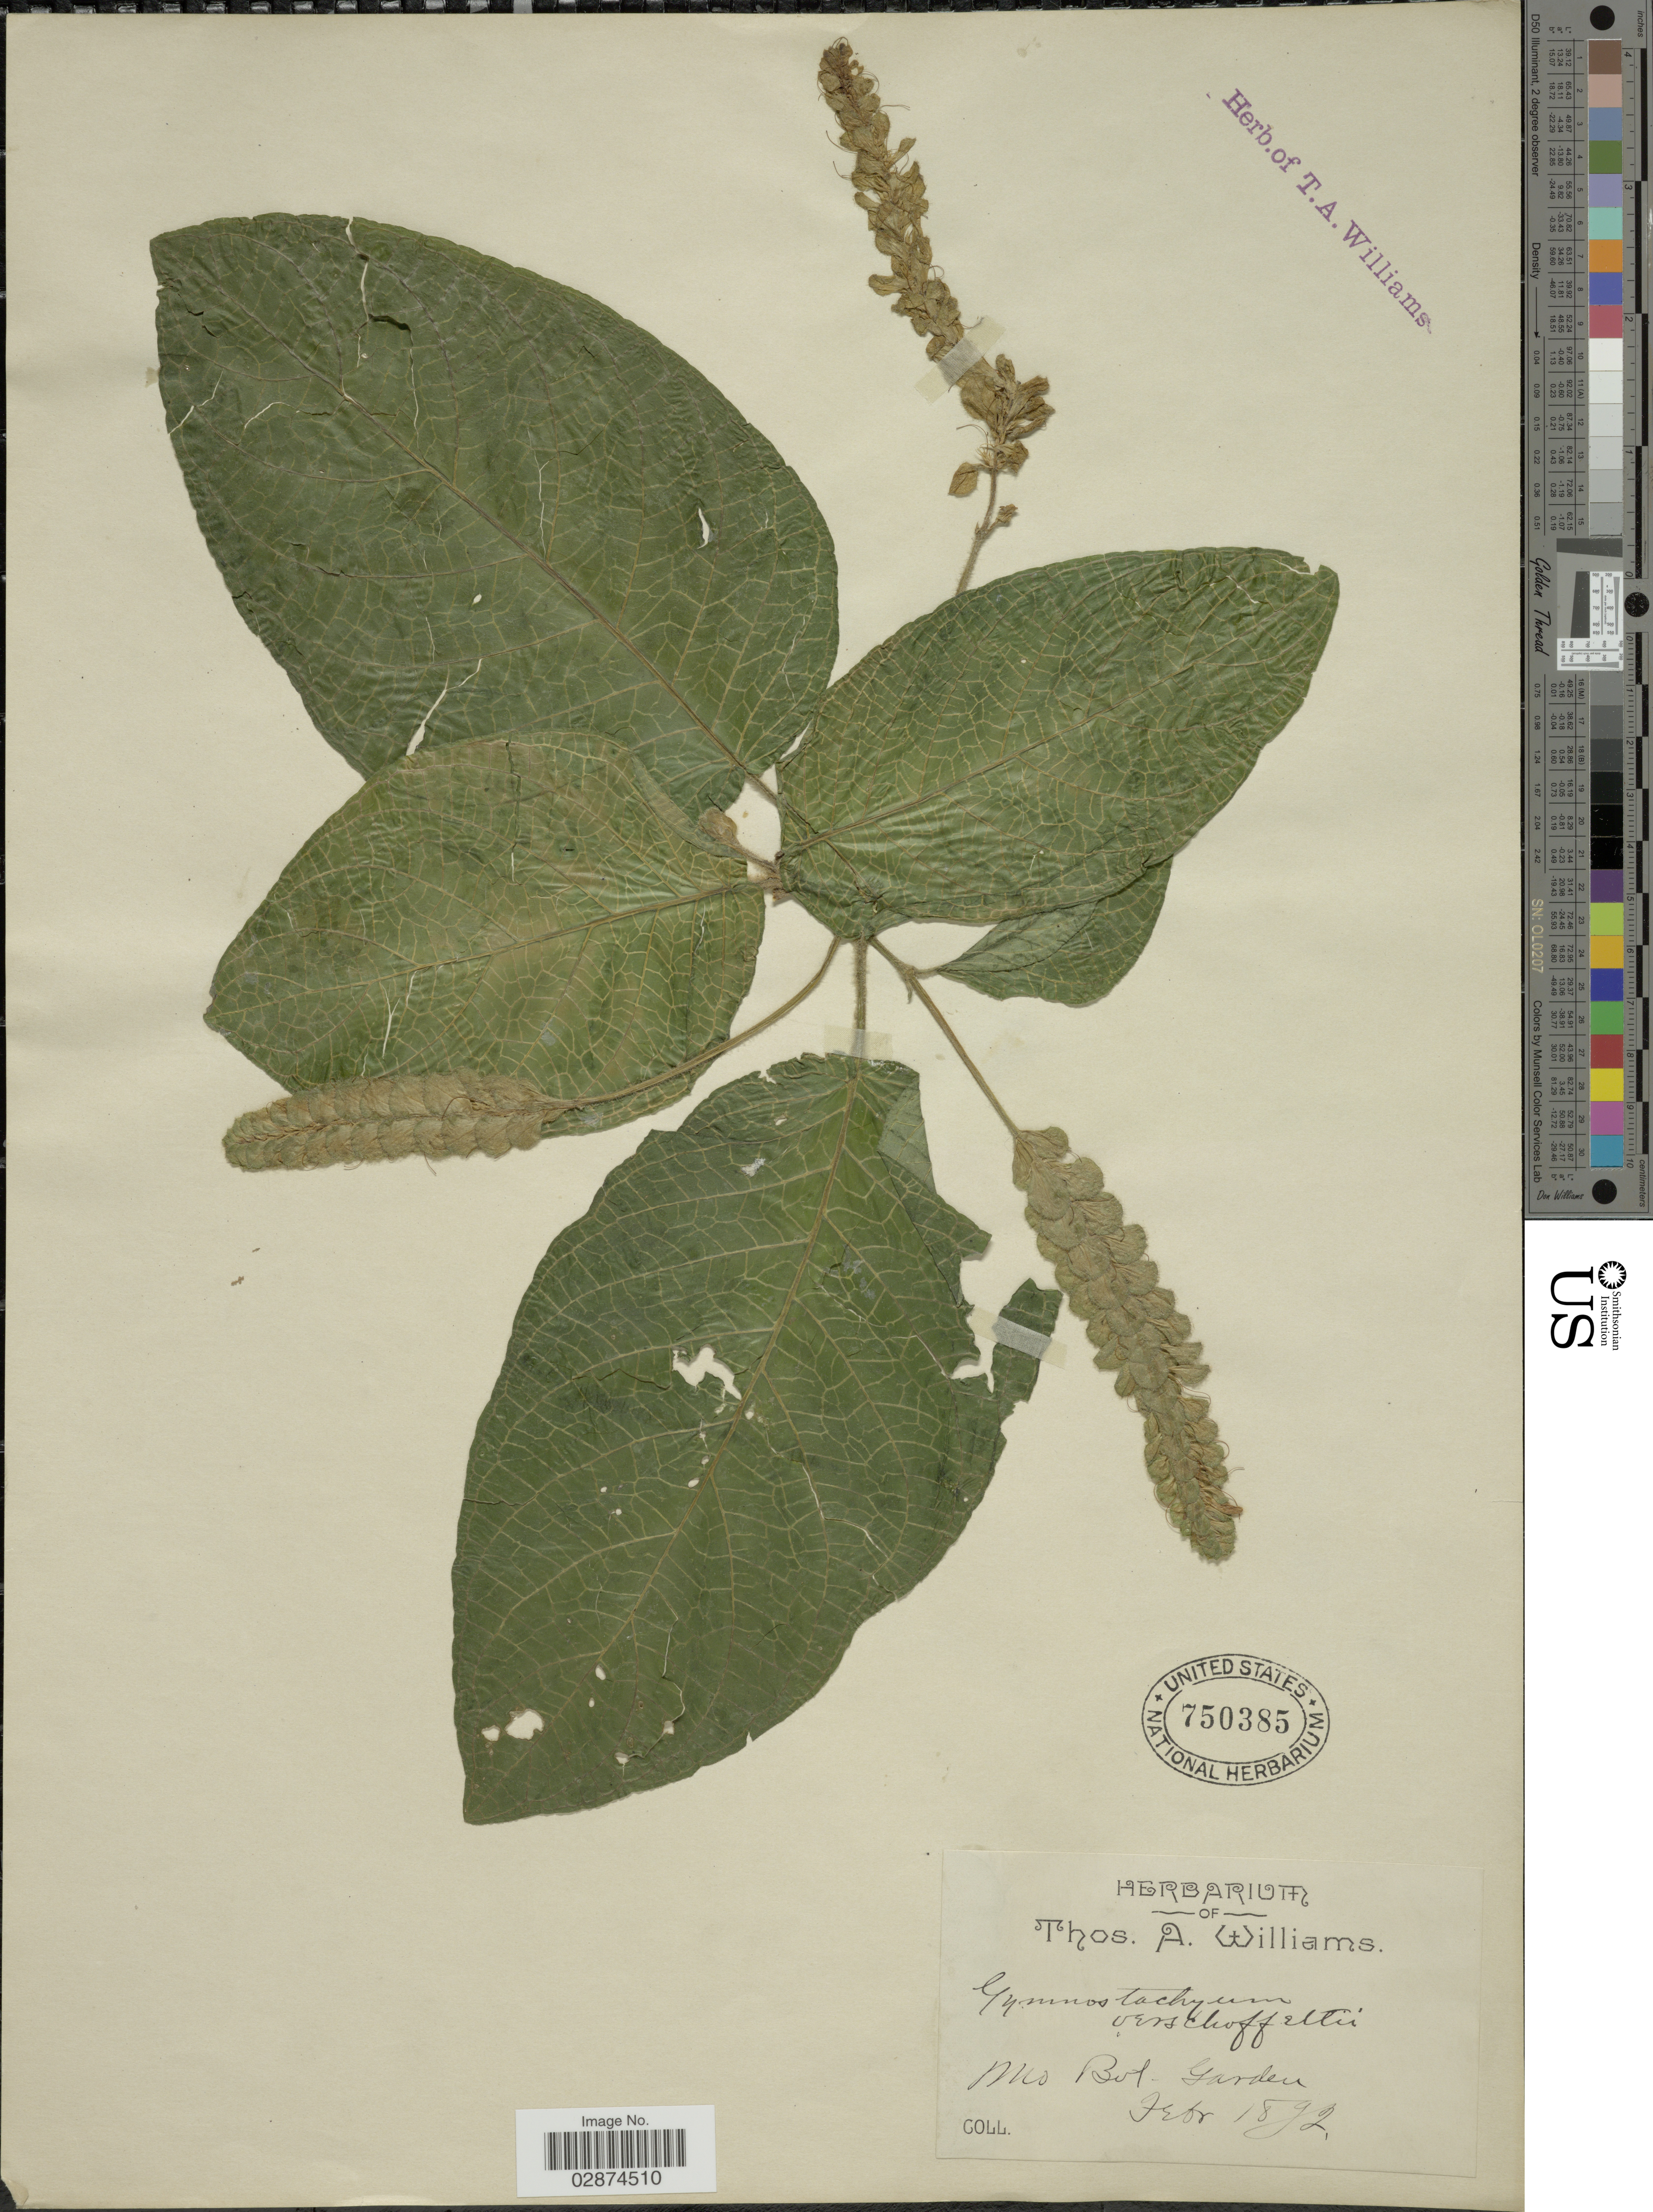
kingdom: Plantae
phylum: Tracheophyta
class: Magnoliopsida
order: Lamiales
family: Acanthaceae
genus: Fittonia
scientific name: Fittonia gigantea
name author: Linden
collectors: ex herb. Thos. A. Williams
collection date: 1892-02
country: United States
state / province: Missouri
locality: Mo. Bot. Garden.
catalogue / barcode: US 750385